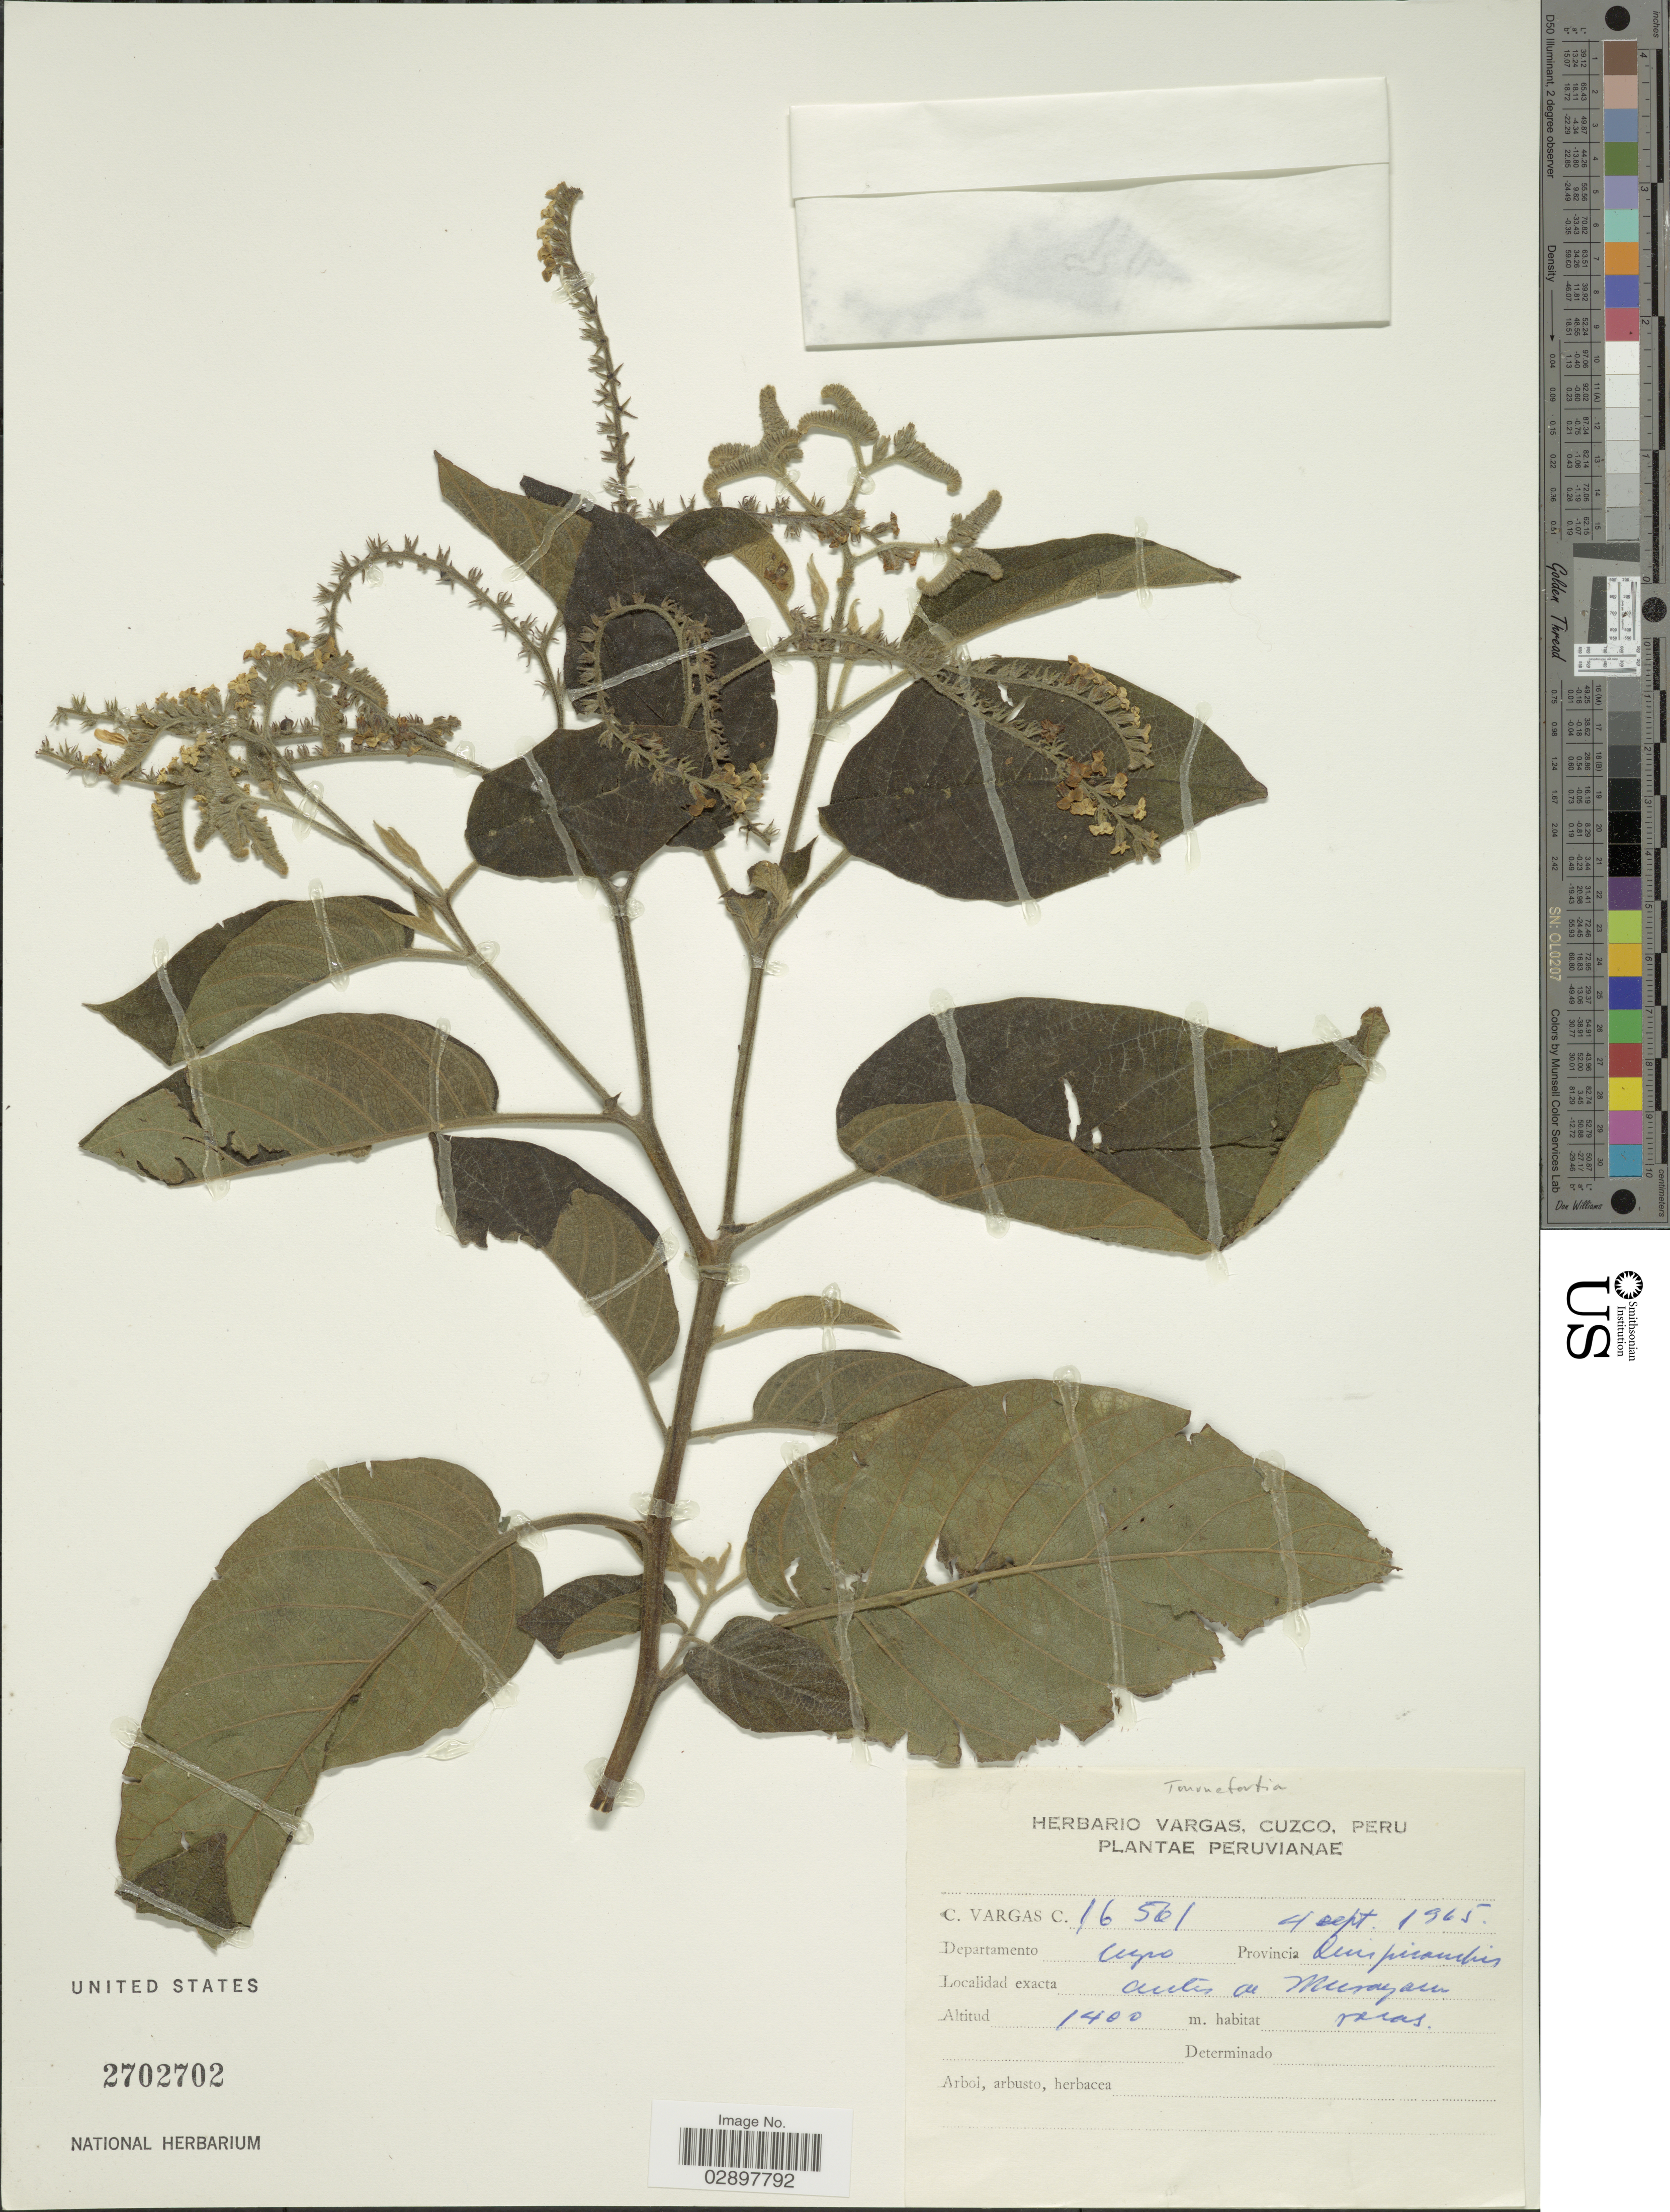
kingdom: Plantae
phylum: Tracheophyta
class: Magnoliopsida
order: Boraginales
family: Heliotropiaceae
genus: Tournefortia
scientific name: Tournefortia sp.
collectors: C. Vargas Calderón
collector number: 16561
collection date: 1965-09-04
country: Peru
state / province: Cusco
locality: Departamento Cuzco, Provincia Quispicanchis. Antes de Marcapata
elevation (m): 1400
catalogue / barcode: US 2702702